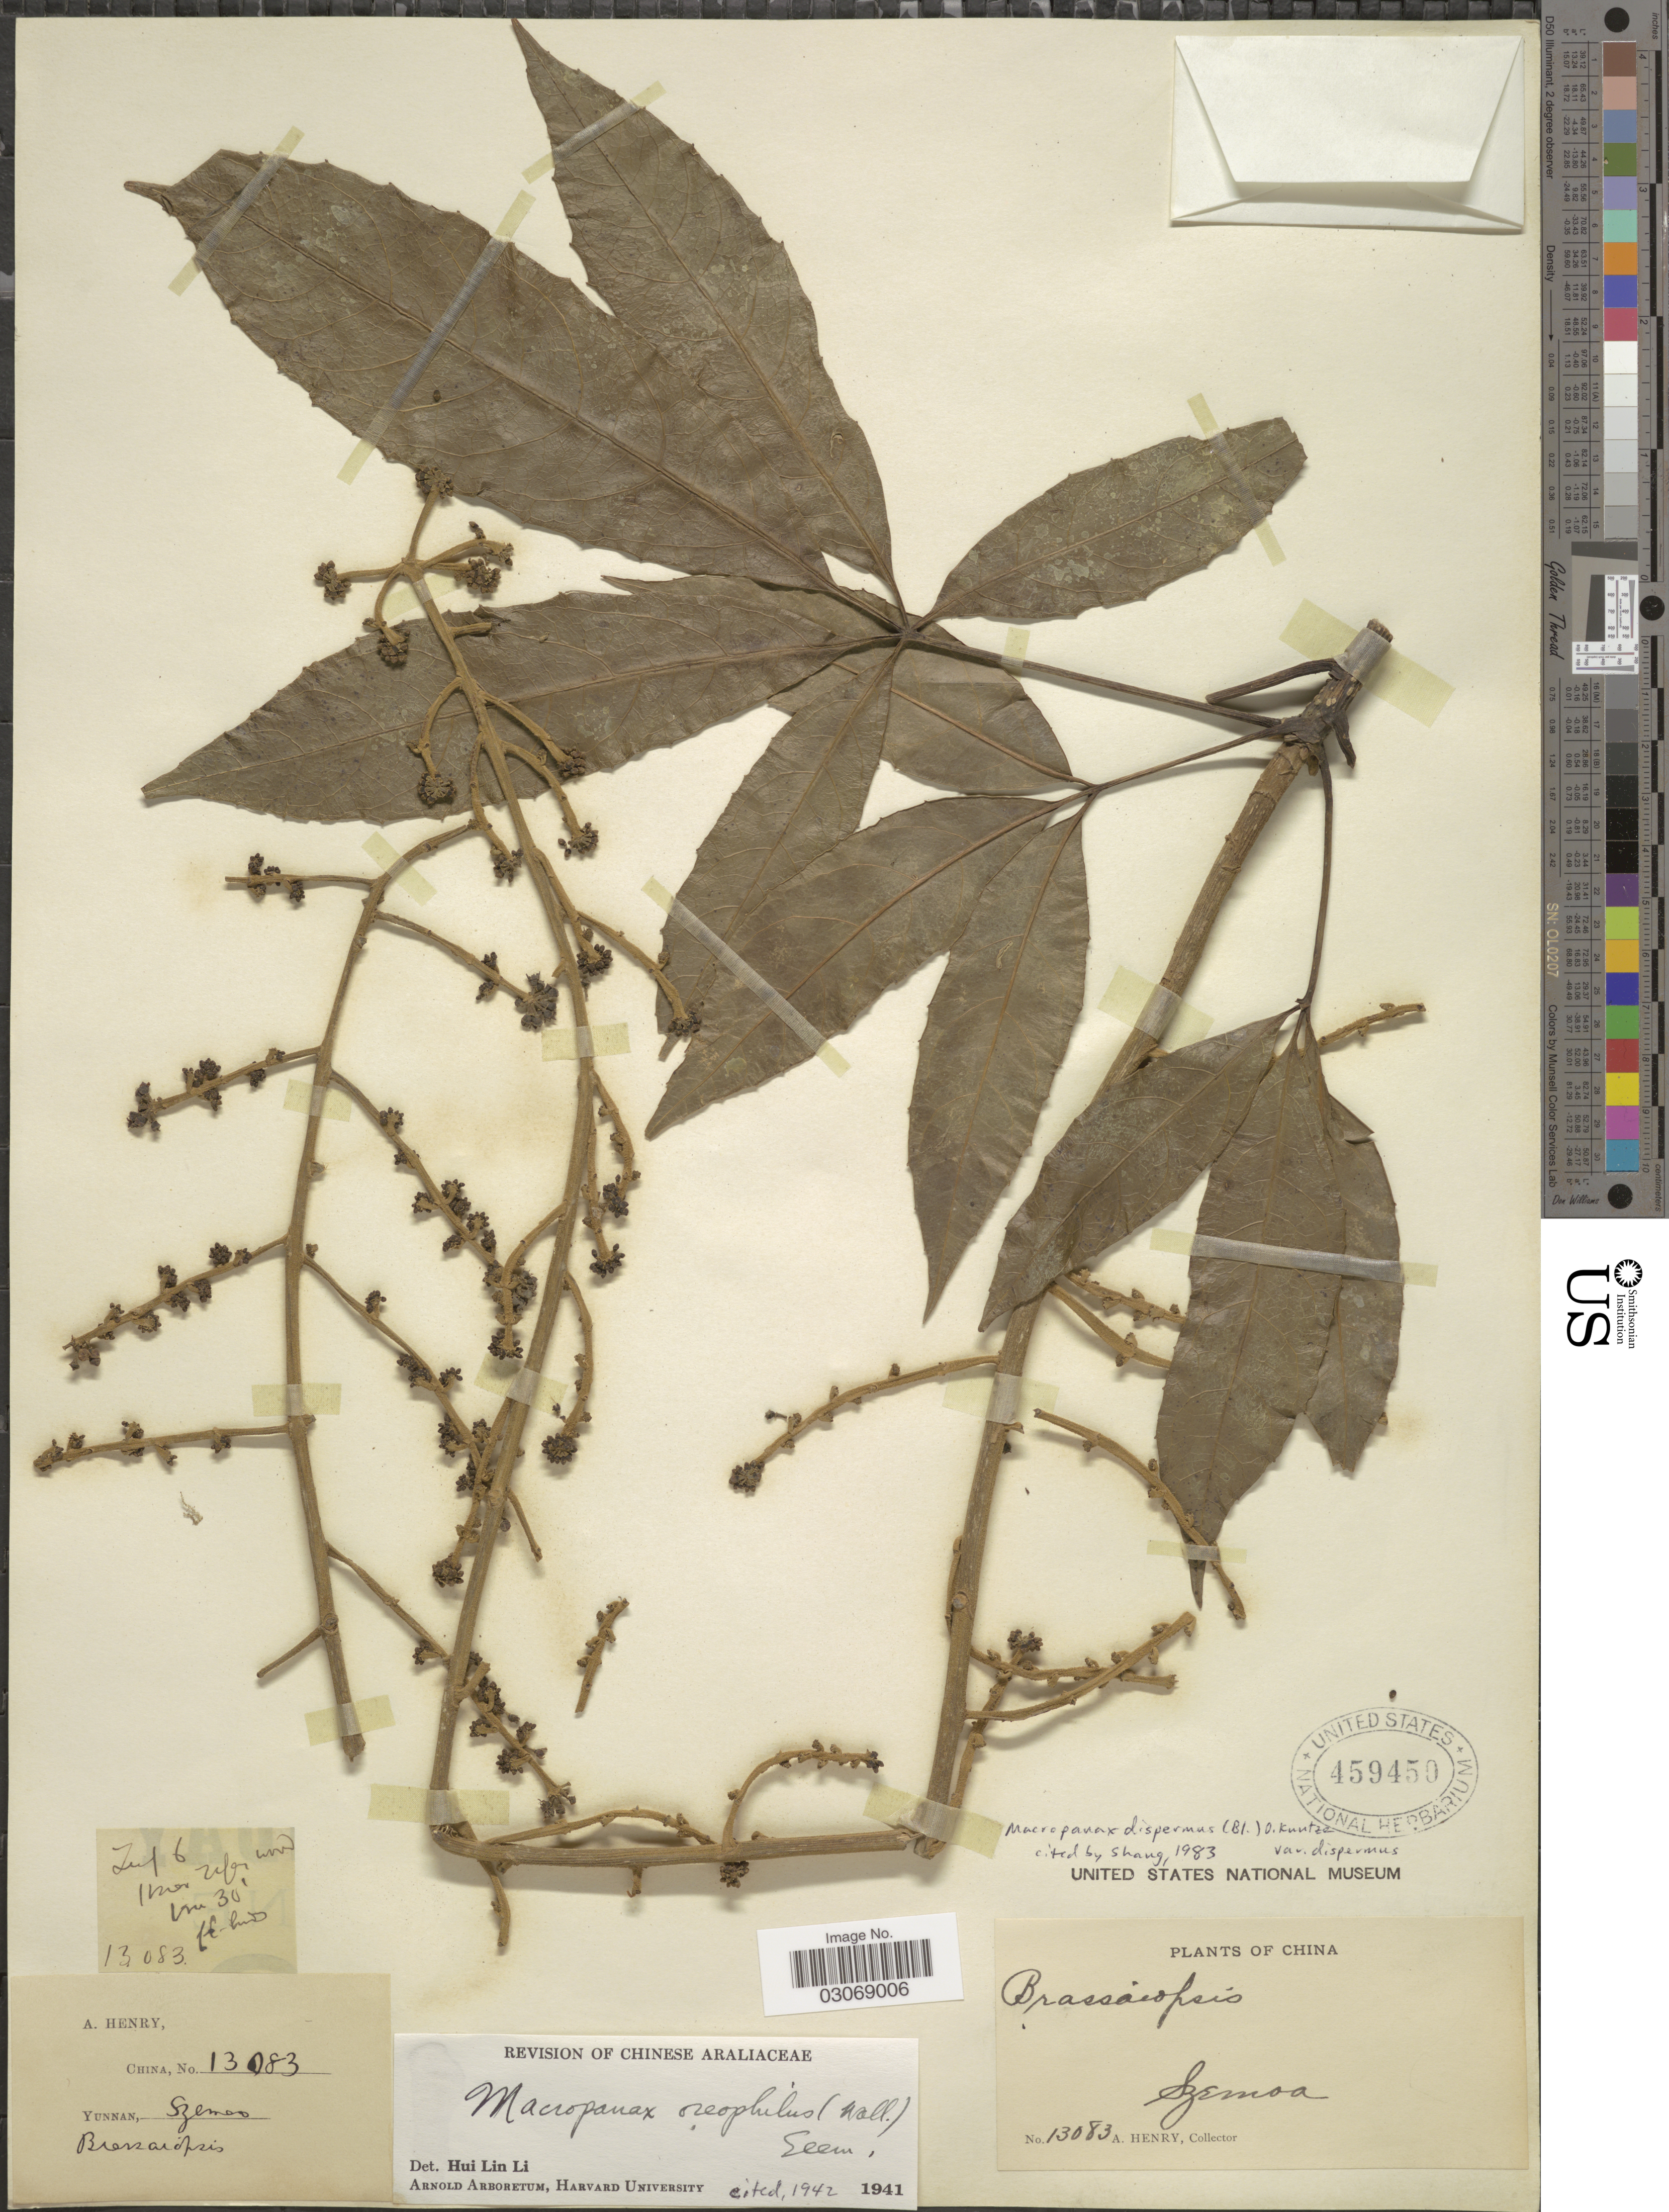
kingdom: Plantae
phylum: Tracheophyta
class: Magnoliopsida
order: Apiales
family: Araliaceae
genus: Macropanax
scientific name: Macropanax dispermus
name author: (Blume) Kuntze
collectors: A. Henry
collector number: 13083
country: China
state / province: Yunnan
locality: Szemoa.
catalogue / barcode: US 459450